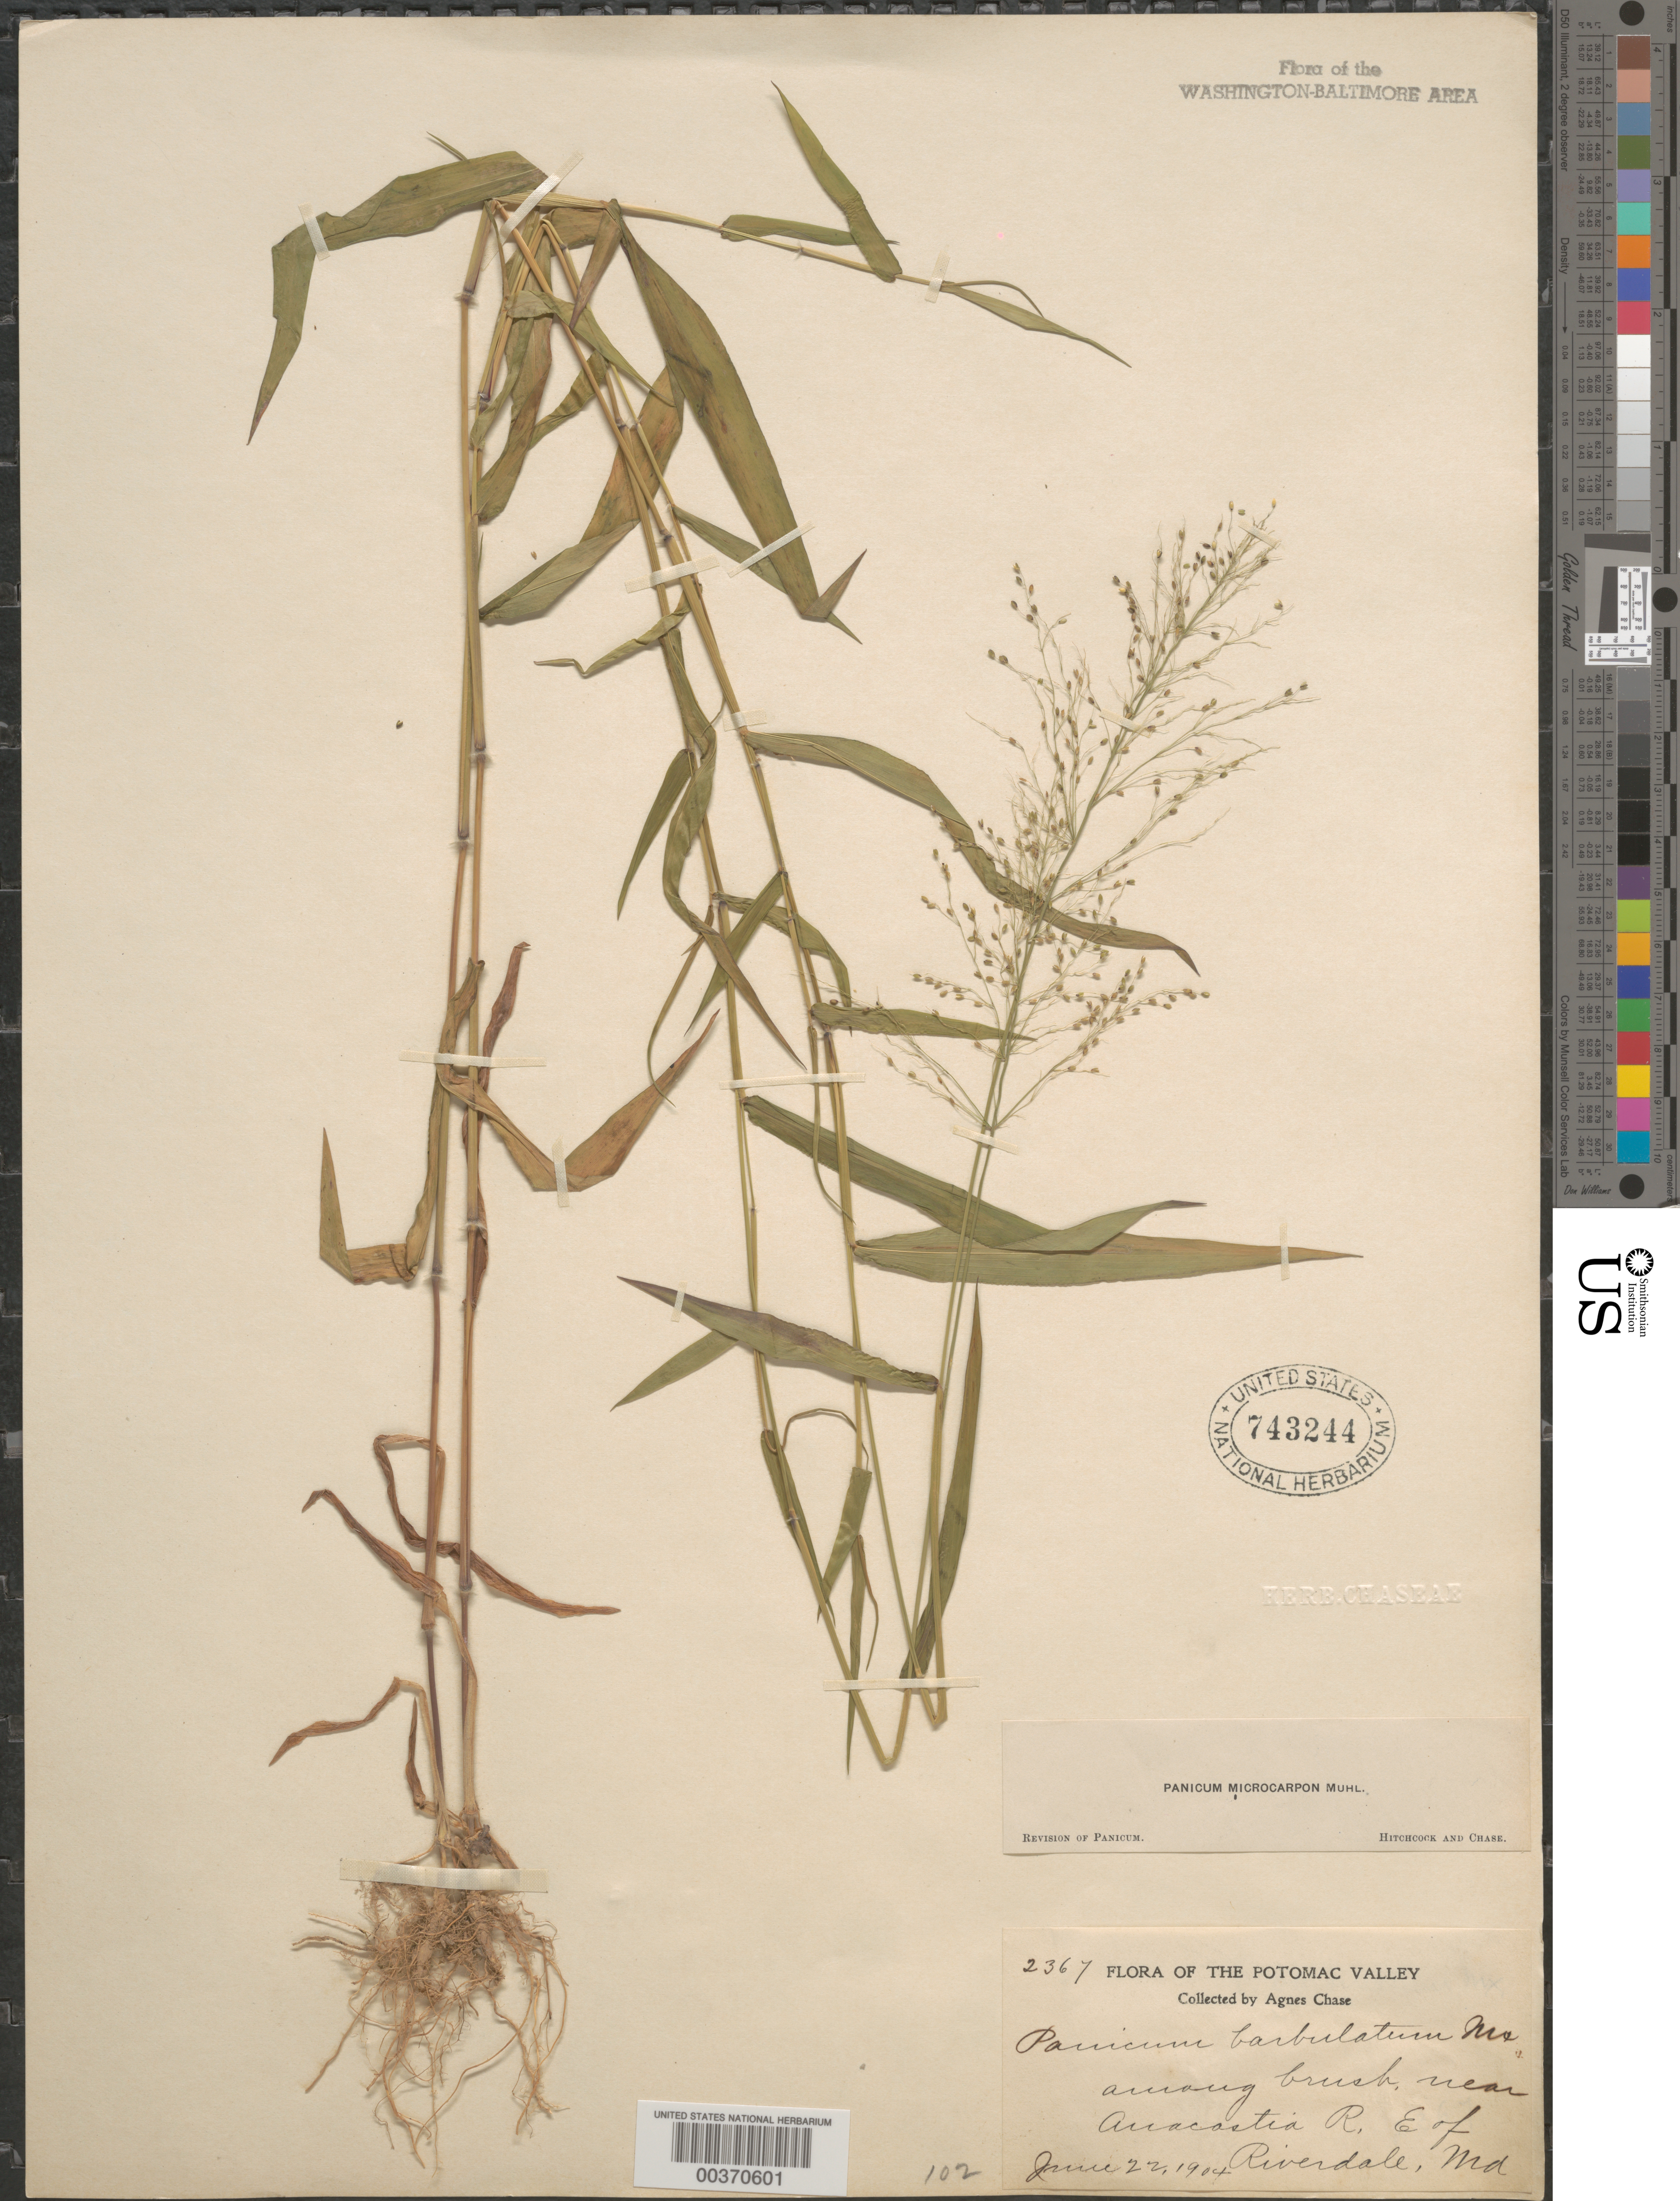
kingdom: Plantae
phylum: Tracheophyta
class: Liliopsida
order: Poales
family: Poaceae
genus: Dichanthelium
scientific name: Dichanthelium dichotomum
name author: (L.) Gould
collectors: A. Chase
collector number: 2367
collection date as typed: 22 Jun 1904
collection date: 1904-06-22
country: United States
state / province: Maryland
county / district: Prince George's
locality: Anacostia River, east of Riverdale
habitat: Among brush near river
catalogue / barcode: US 743244